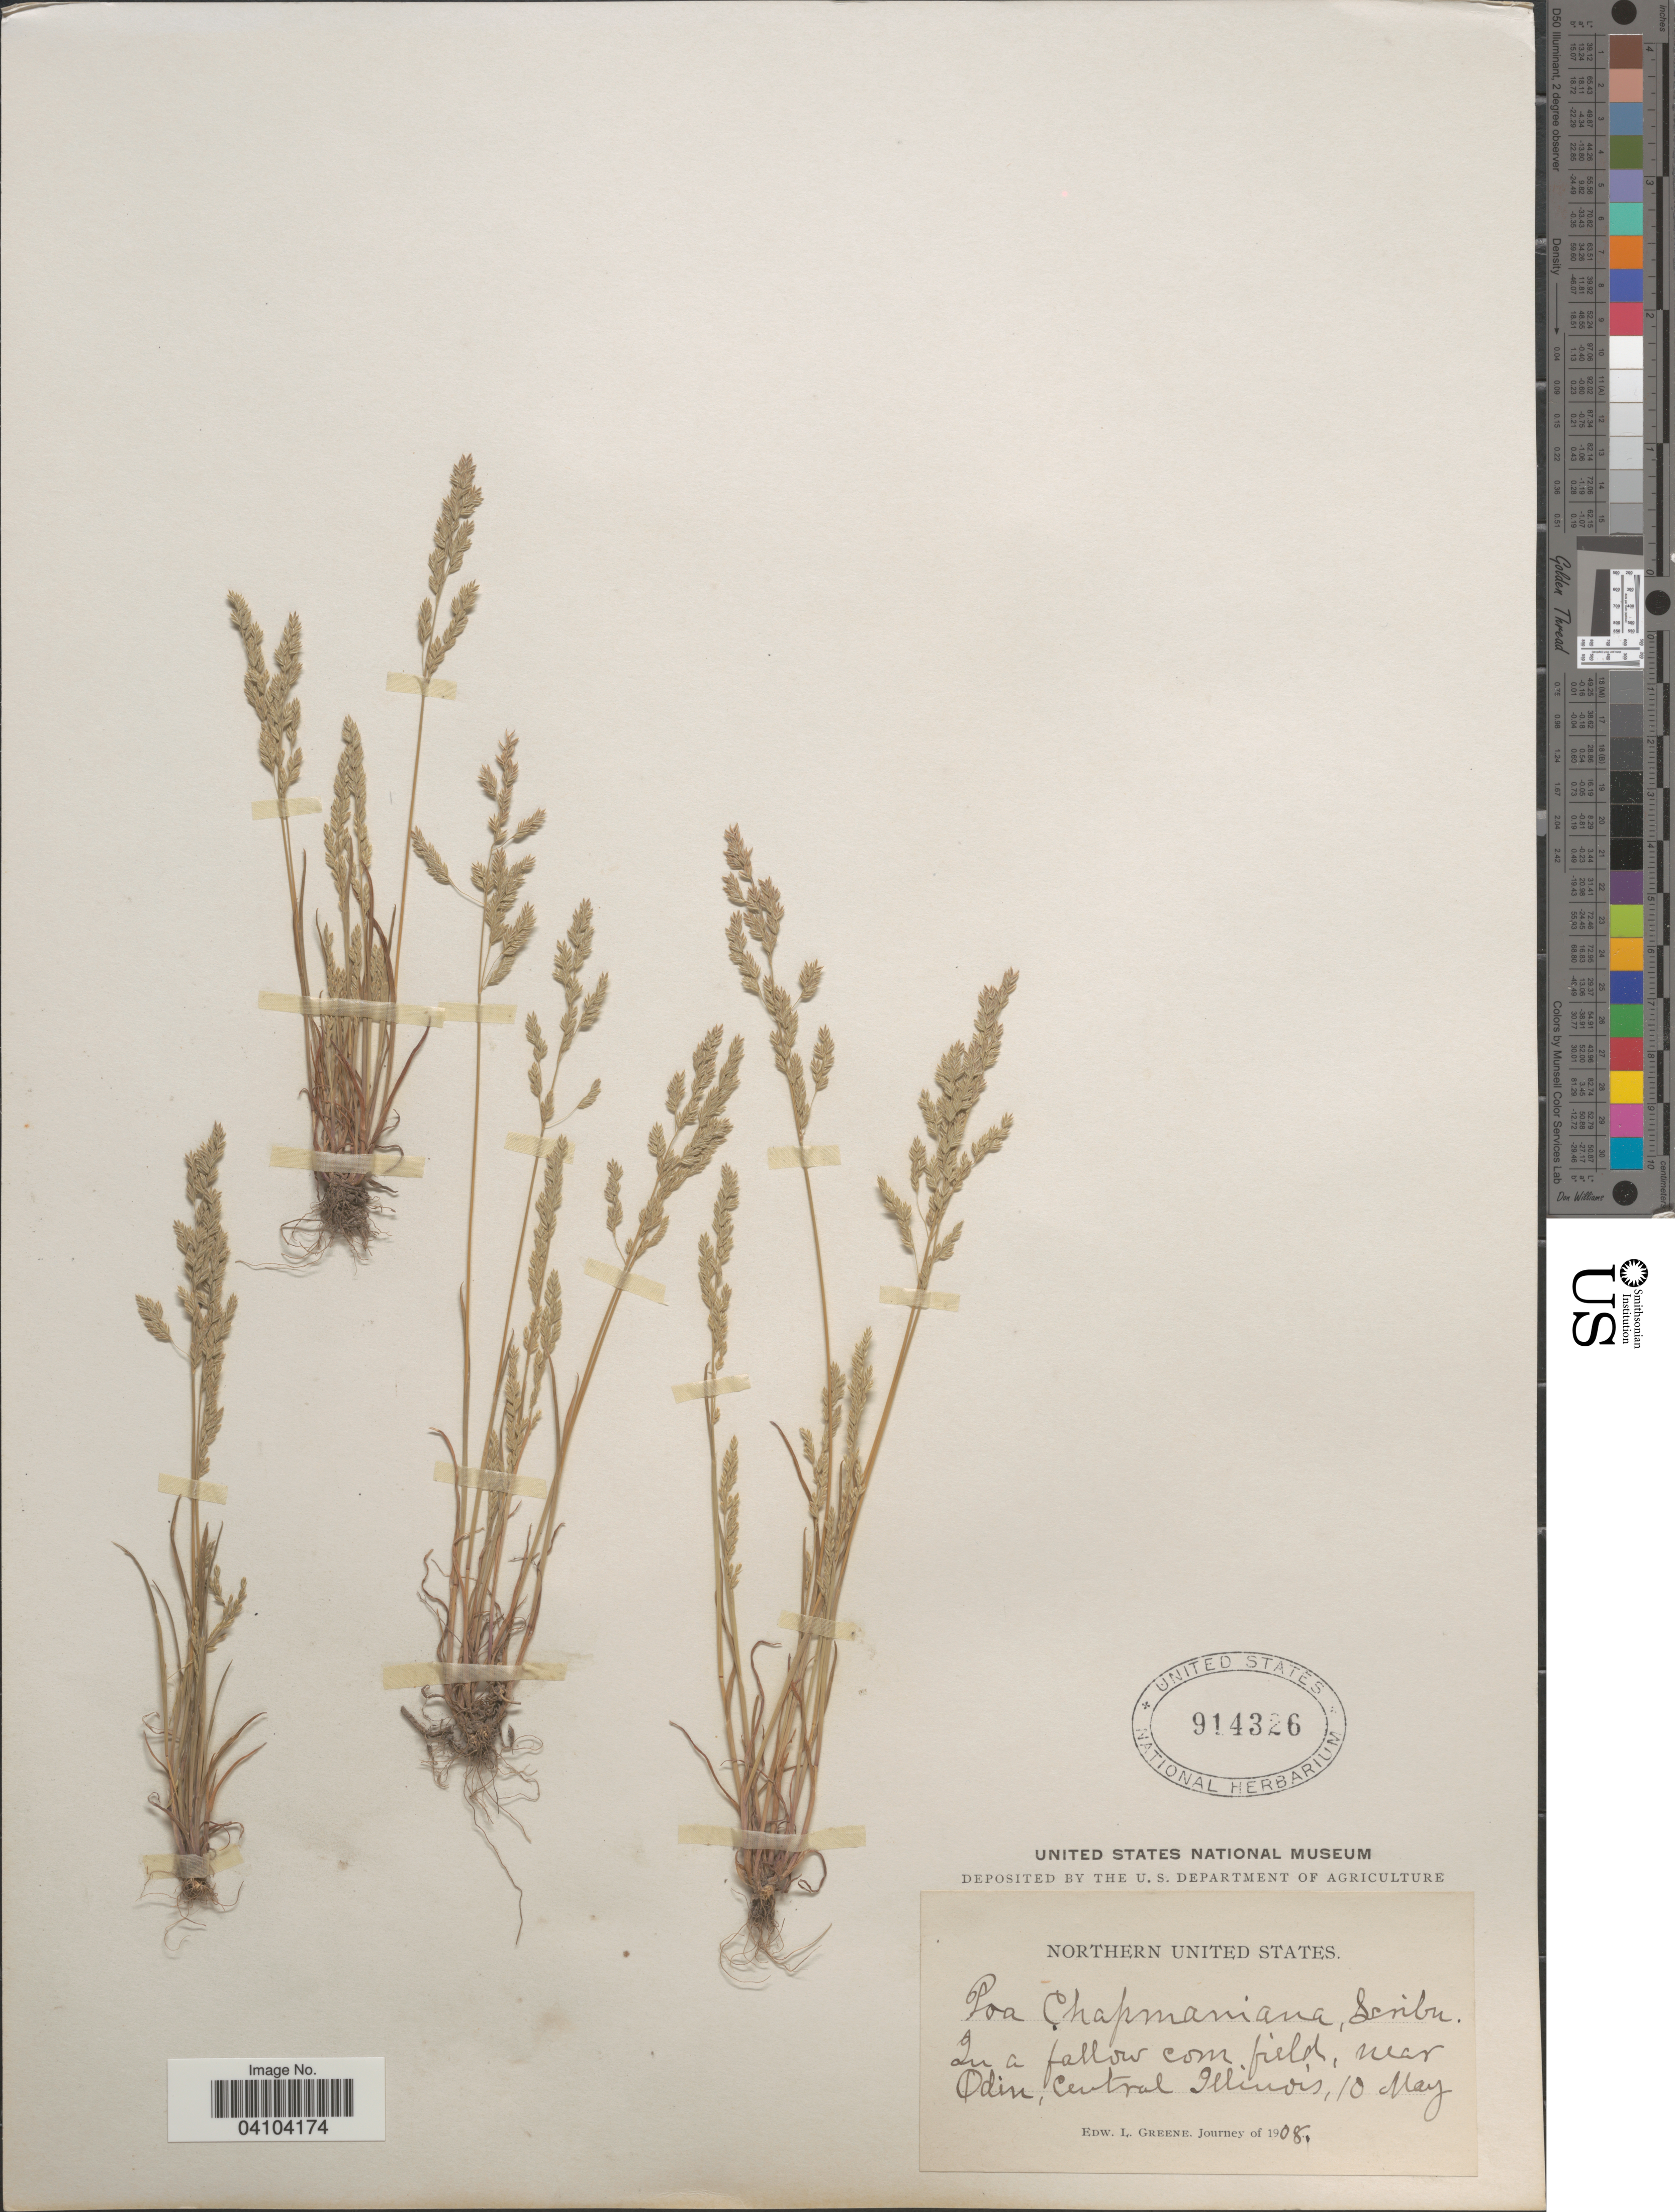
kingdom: Plantae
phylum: Tracheophyta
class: Liliopsida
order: Poales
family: Poaceae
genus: Poa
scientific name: Poa chapmaniana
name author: Scribn.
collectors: E. L. Greene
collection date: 1908-05-10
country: United States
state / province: Illinois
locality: In a fallow corn field, near Odin, central Illinois.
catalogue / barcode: US 914326